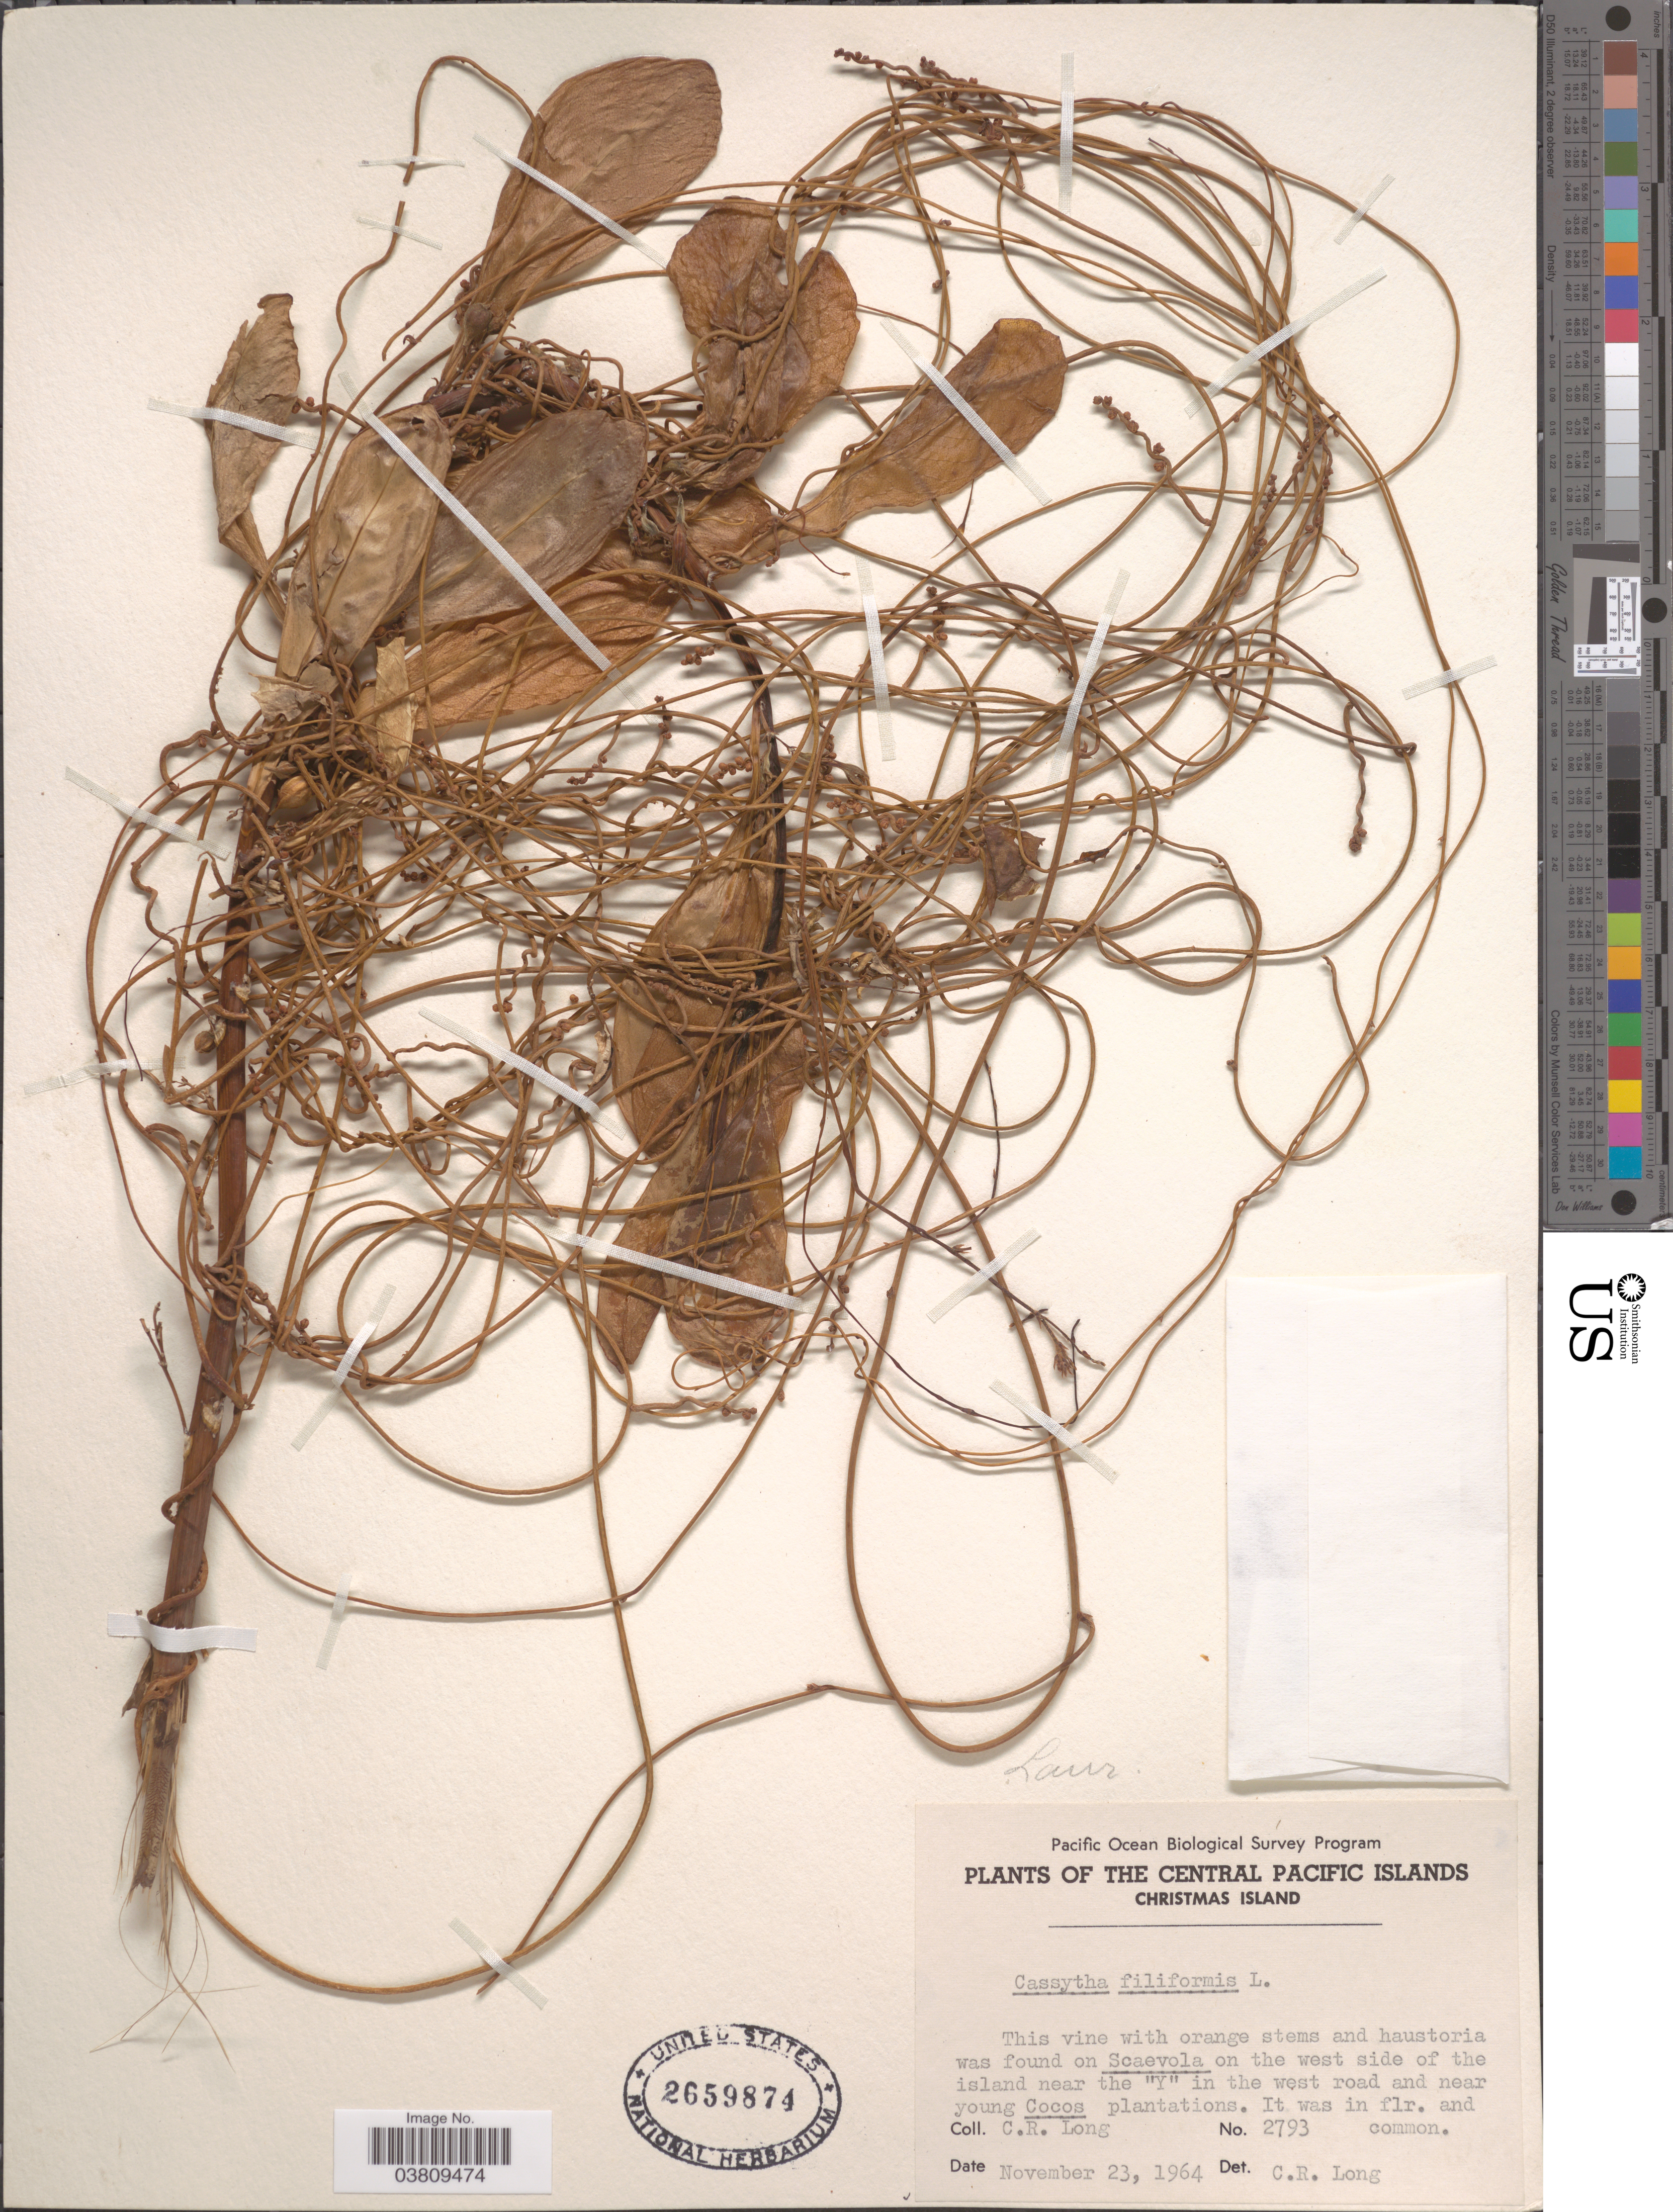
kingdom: Plantae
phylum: Tracheophyta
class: Magnoliopsida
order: Laurales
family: Lauraceae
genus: Cassytha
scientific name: Cassytha filiformis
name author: L.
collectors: C. R. Long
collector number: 2793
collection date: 1964-11-23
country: Kiribati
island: Kiritimati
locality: The Central Pacific Island. Christmas Island. On the west side of the island near the "Y" in the west road and near young Cocos plantations.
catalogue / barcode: US 2659874